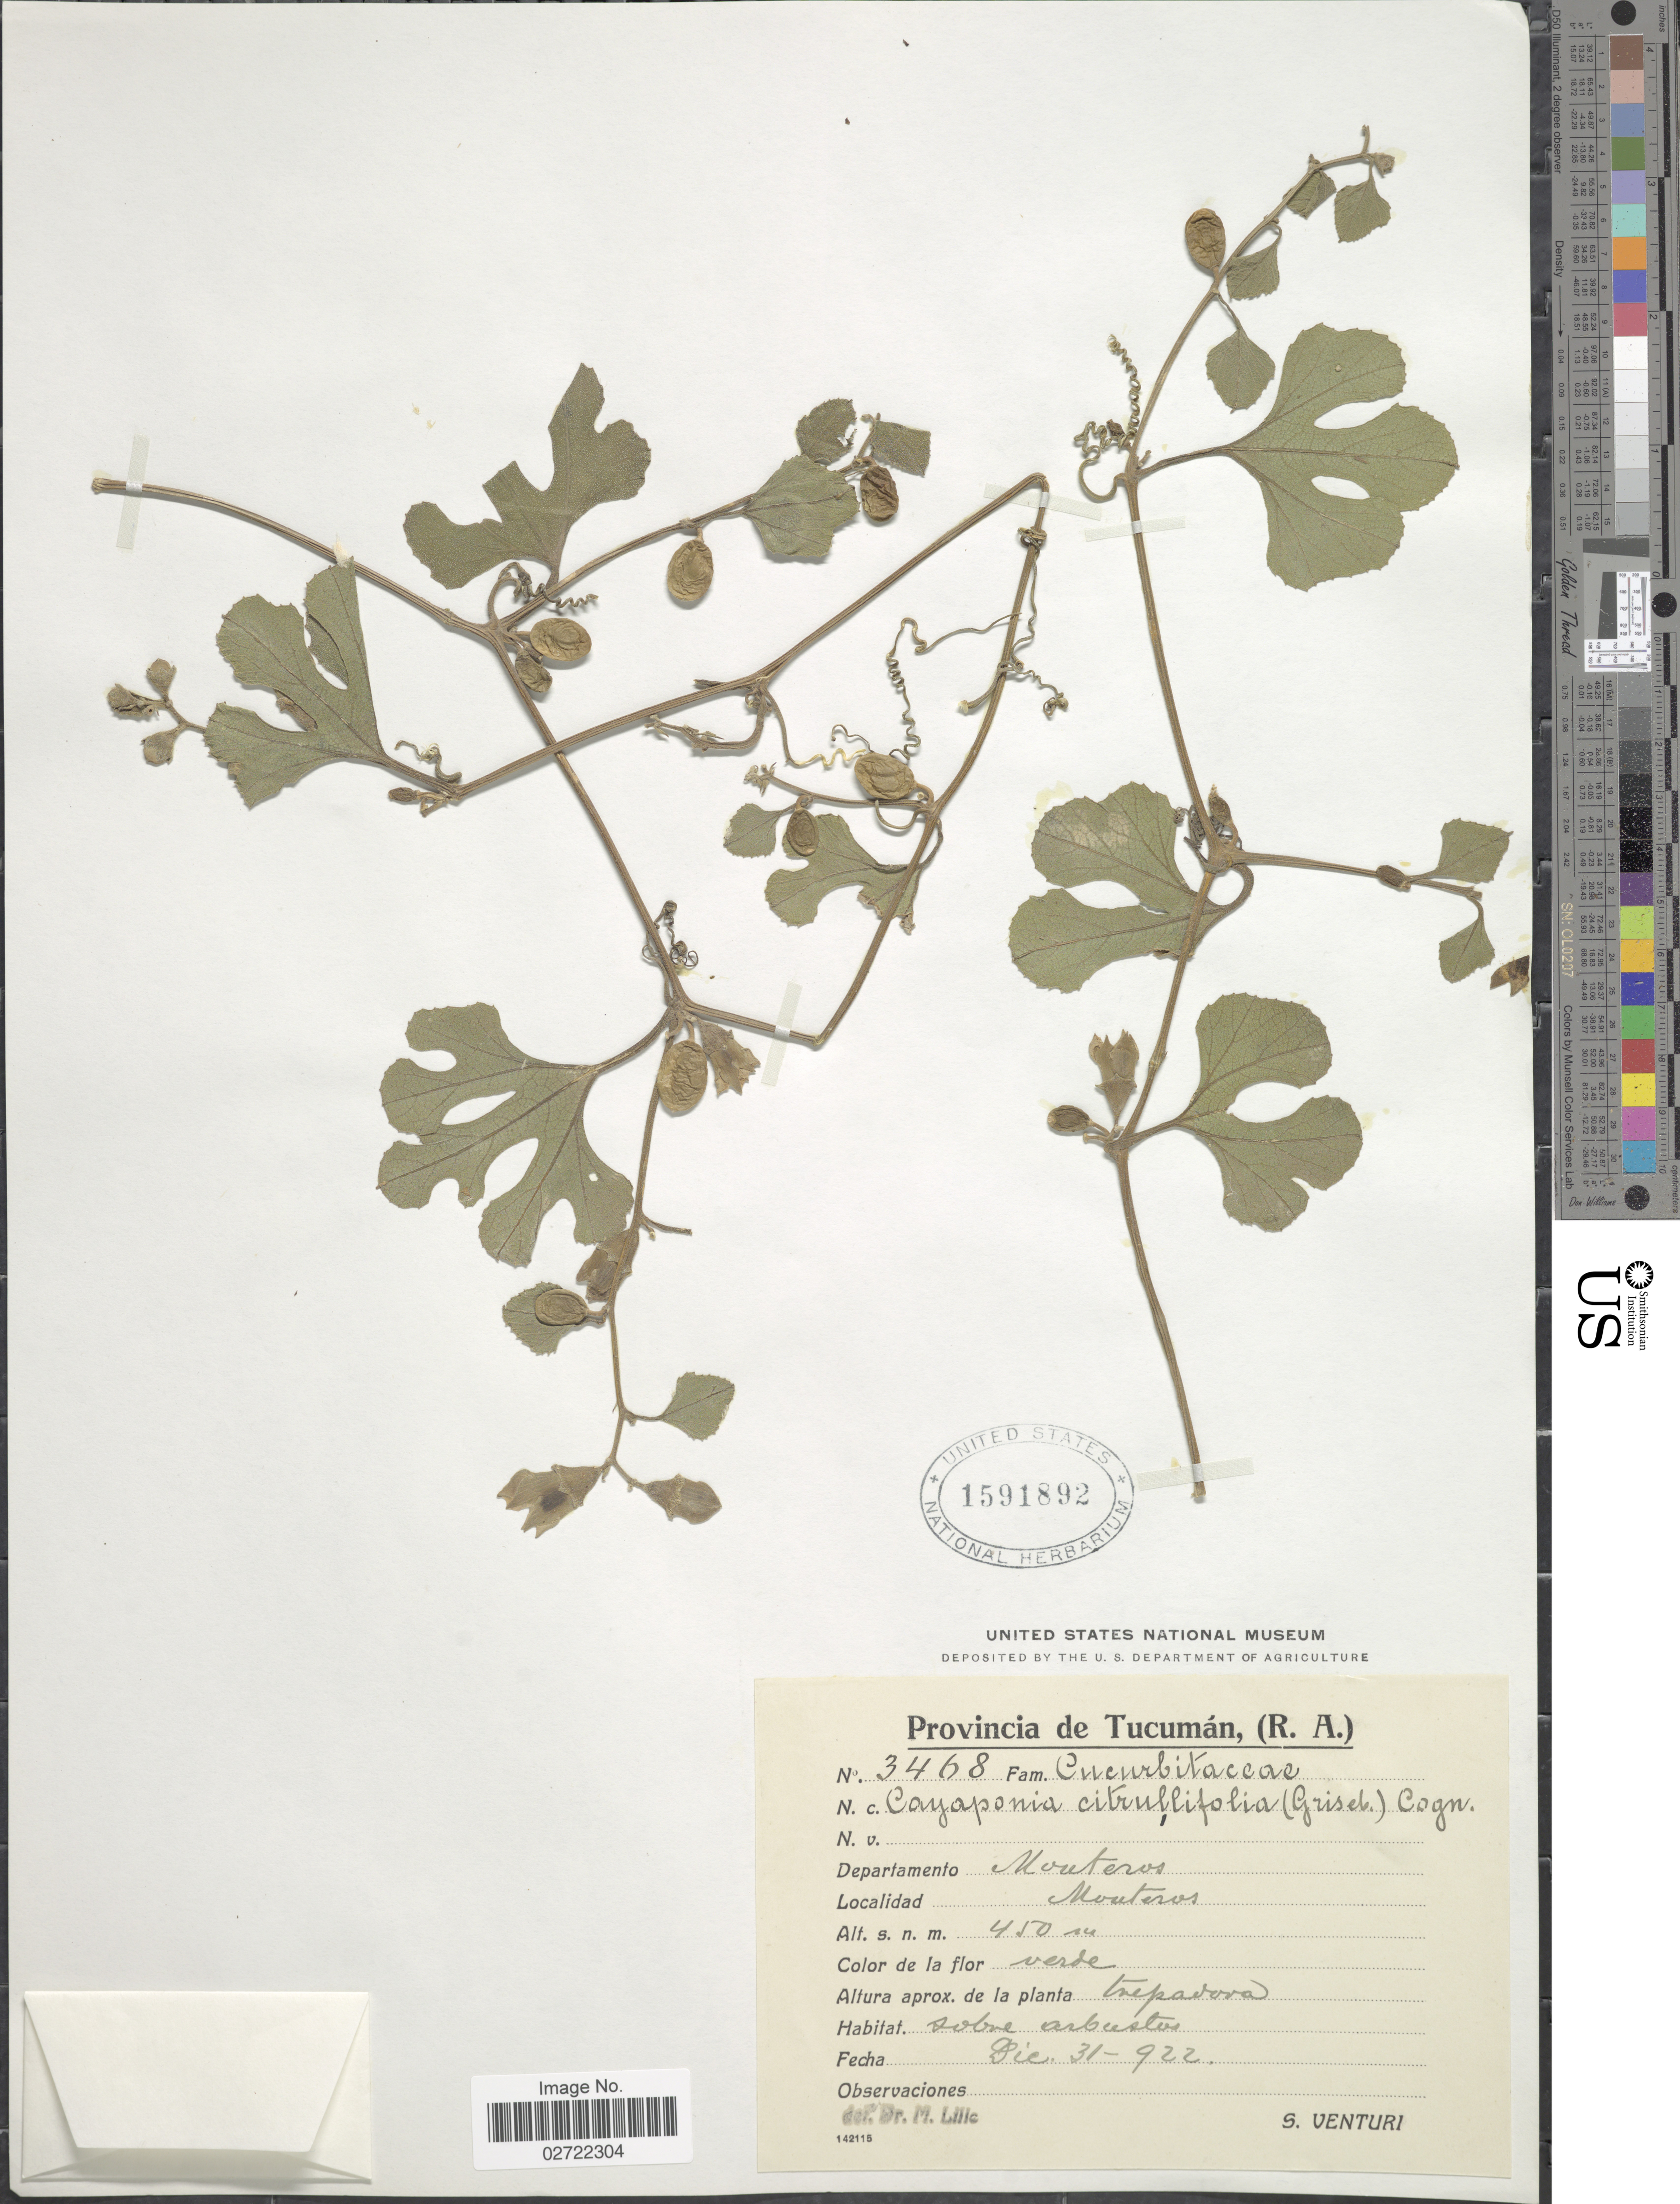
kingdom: Plantae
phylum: Tracheophyta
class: Magnoliopsida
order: Cucurbitales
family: Cucurbitaceae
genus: Cayaponia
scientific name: Cayaponia citrullifolia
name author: (Griseb.) Cogn.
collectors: S. Venturi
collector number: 3468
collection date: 1922-12-31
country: Argentina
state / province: Tucuman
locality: Provincia de Tucuman, (R.A.), Departamento: Monteros. Monteros.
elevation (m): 450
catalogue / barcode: US 1591892